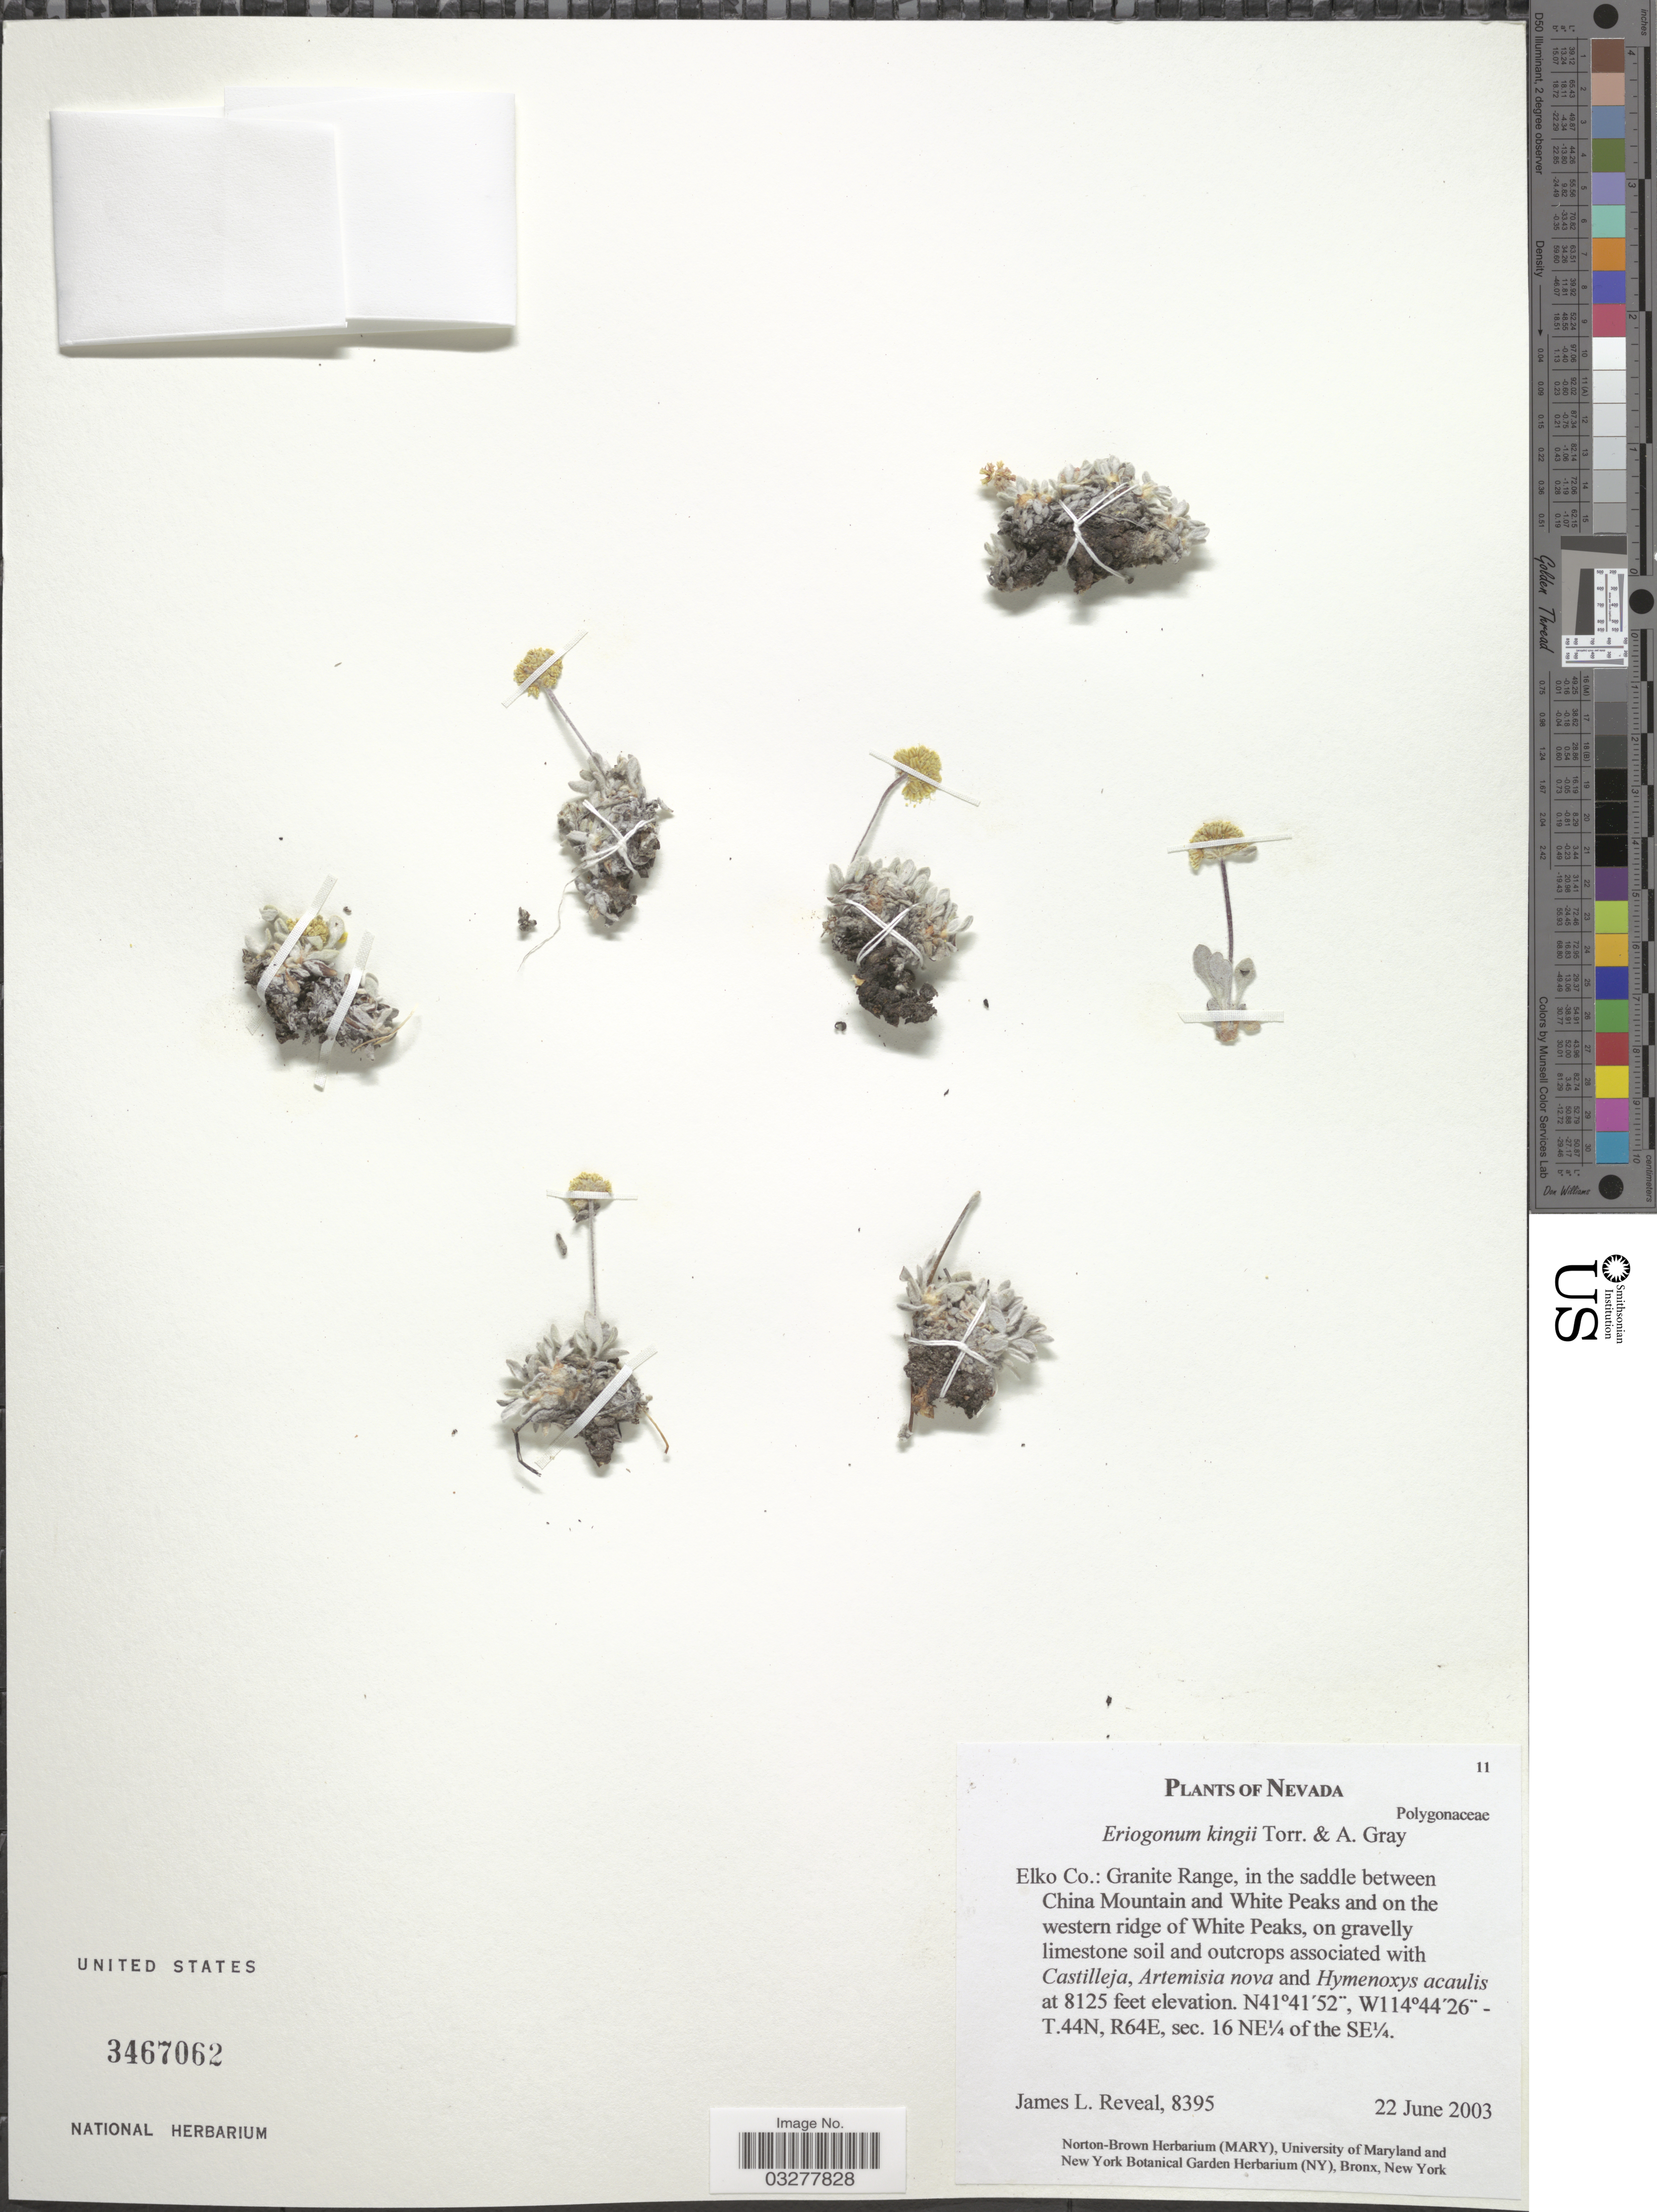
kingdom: Plantae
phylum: Tracheophyta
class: Magnoliopsida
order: Caryophyllales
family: Polygonaceae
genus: Eriogonum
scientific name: Eriogonum kingii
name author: Torr. & A. Gray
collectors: J. L. Reveal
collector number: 8395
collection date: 2003-06-22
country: United States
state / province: Nevada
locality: Elko Co.: Granite Range, in the saddle between China Mountain and White Peaks and on the western ridge of White Peaks. T.44N, R64E, sec.16 NE¼ of the SE¼.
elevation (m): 2476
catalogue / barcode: US 3467062